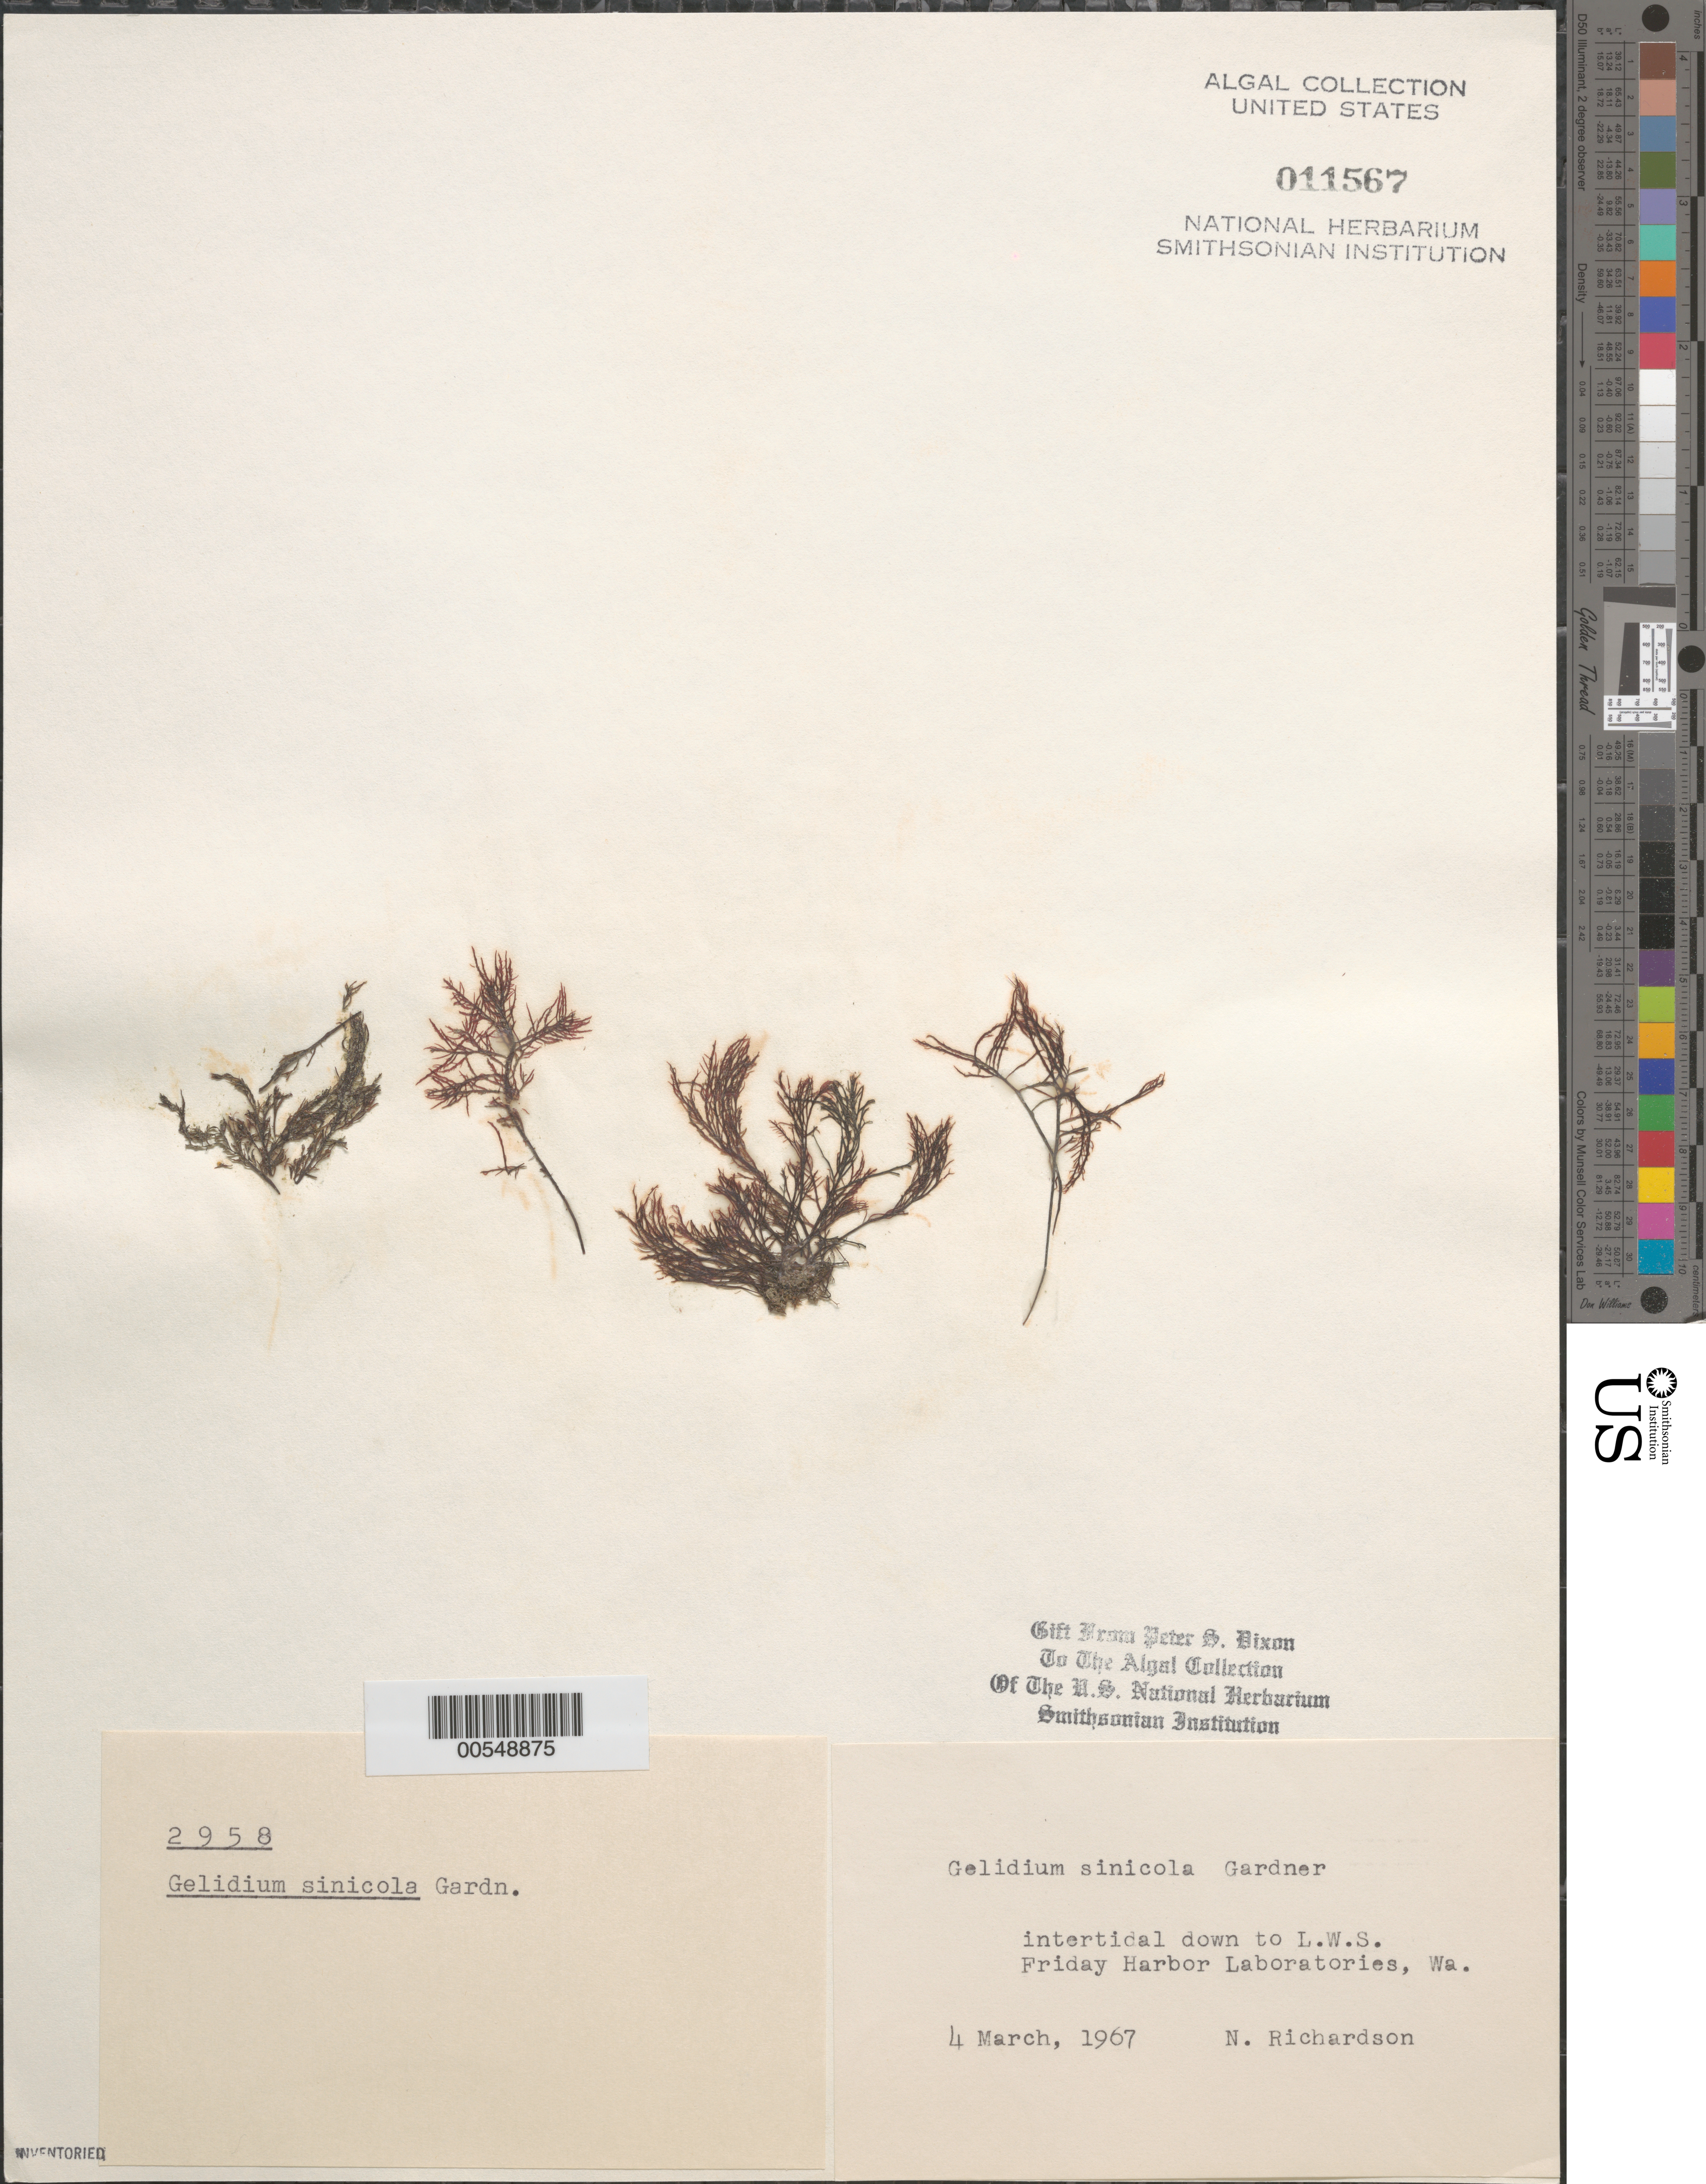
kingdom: Plantae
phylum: Rhodophyta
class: Florideophyceae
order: Gelidiales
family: Gelidiaceae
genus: Gelidium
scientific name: Gelidium sinicola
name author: N.L. Gardner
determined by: Dixon, P. S.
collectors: N. Richardson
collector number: PSD 2958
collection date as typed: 04 Mar 1967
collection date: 1967-03-04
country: United States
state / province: Washington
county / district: San Juan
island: San Juan Island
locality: Friday Harbor Laboratories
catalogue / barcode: US 11567